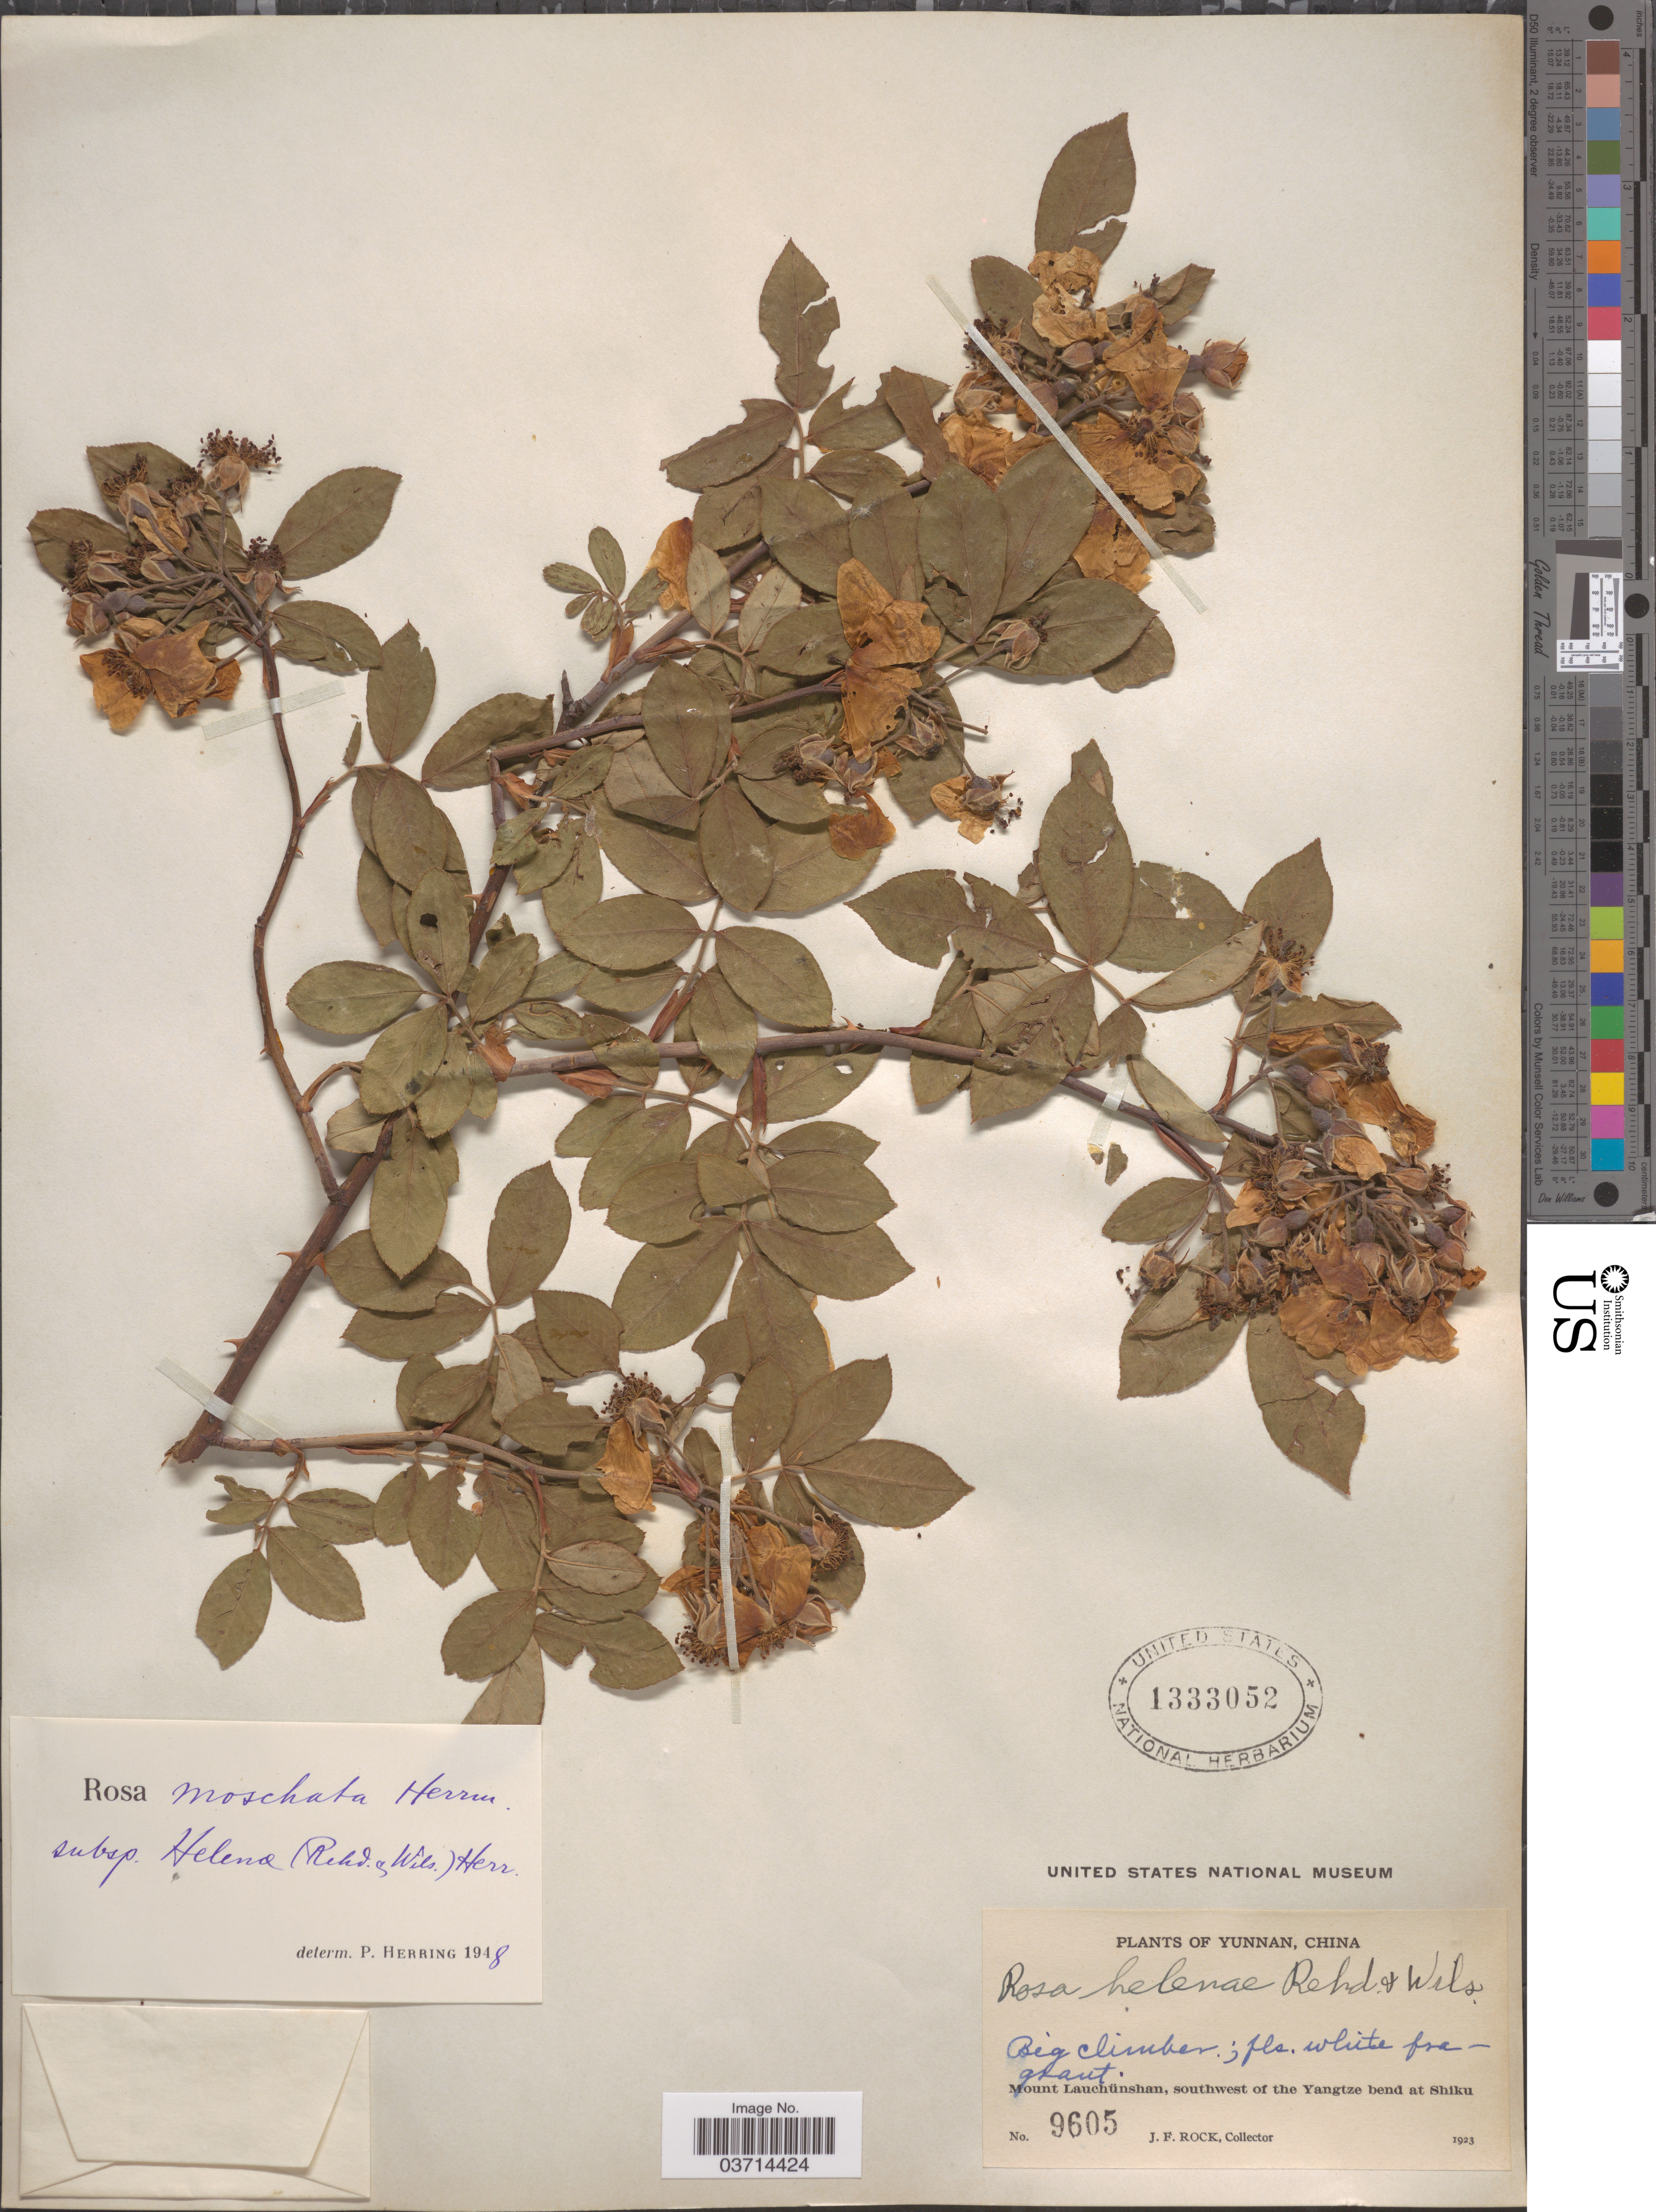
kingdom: Plantae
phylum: Tracheophyta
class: Magnoliopsida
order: Rosales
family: Rosaceae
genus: Rosa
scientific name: Rosa helenae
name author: Rehder & E.H. Wilson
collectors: J. Rock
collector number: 9605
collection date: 1923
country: China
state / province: Yunnan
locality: Mount Lauchünshan, southwest of the Yangtze bend at Shiku.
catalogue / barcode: US 1333052